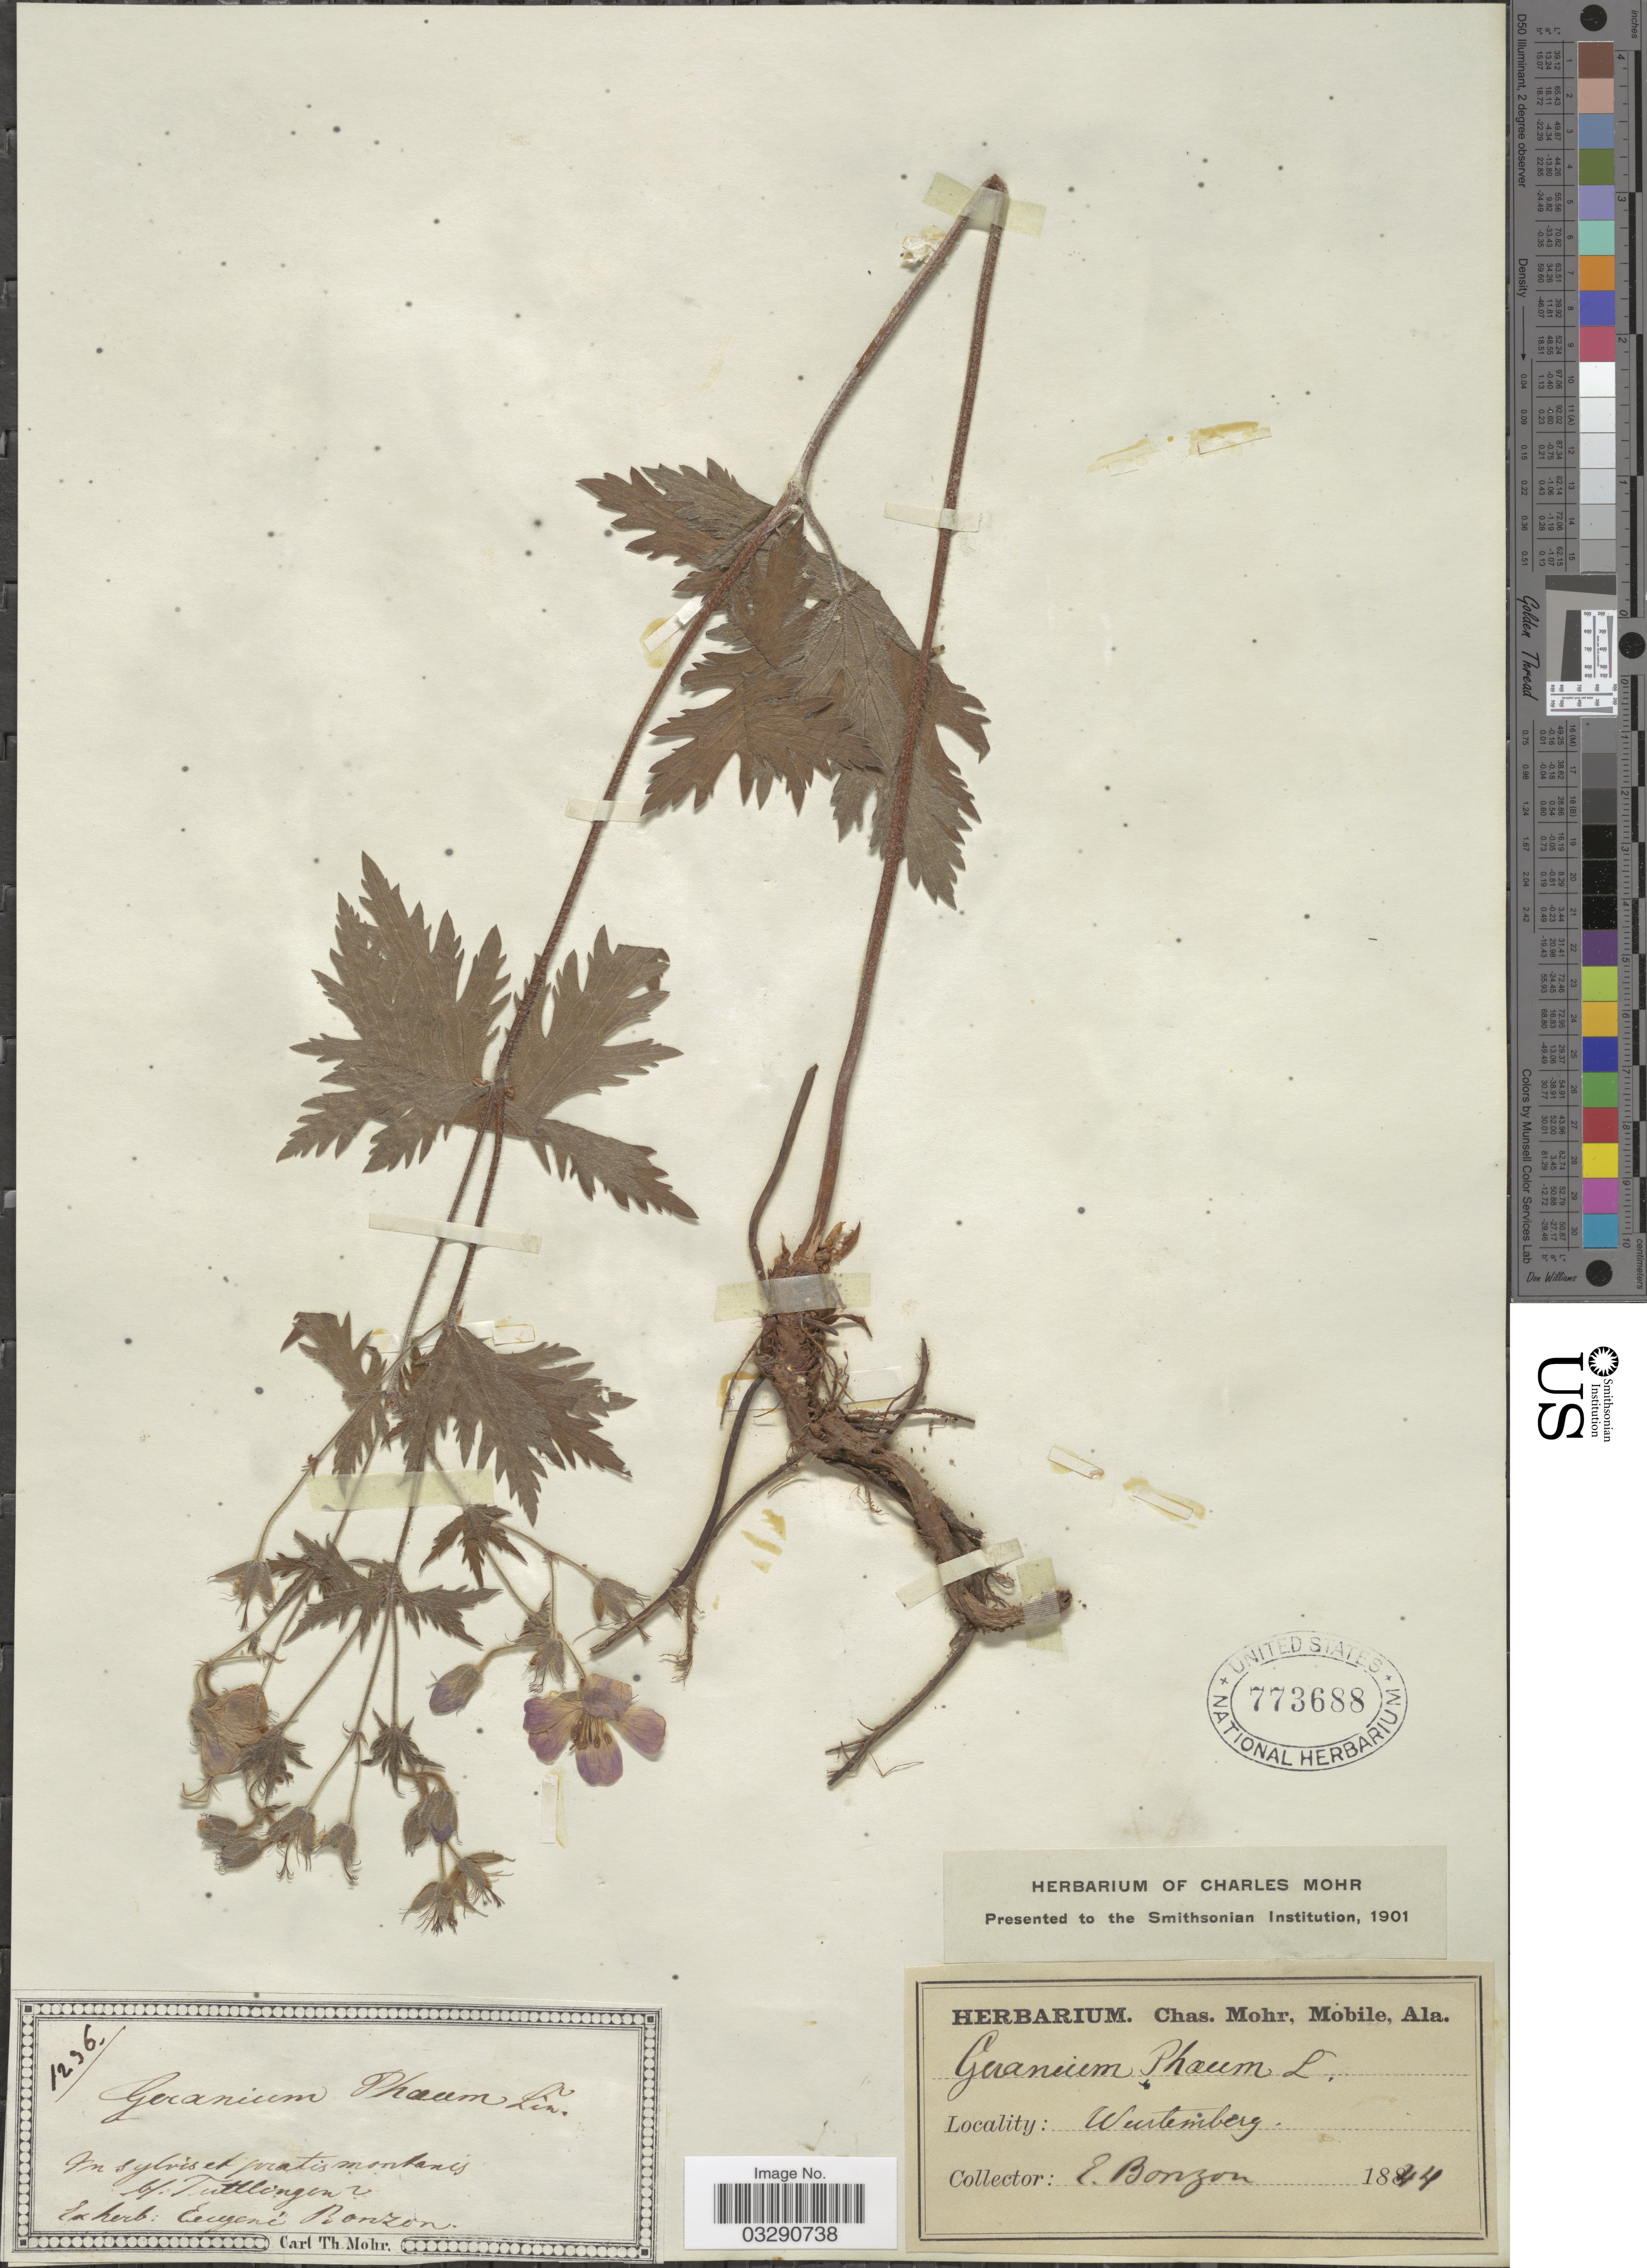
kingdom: Plantae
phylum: Tracheophyta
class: Magnoliopsida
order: Geraniales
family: Geraniaceae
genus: Geranium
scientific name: Geranium phaeum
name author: L.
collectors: E. Bonzon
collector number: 1236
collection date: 1844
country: Germany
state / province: Baden-Württemberg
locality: Wurtemberg. In sylvis pratis montanis bei Tuttlingen.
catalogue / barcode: US 773688